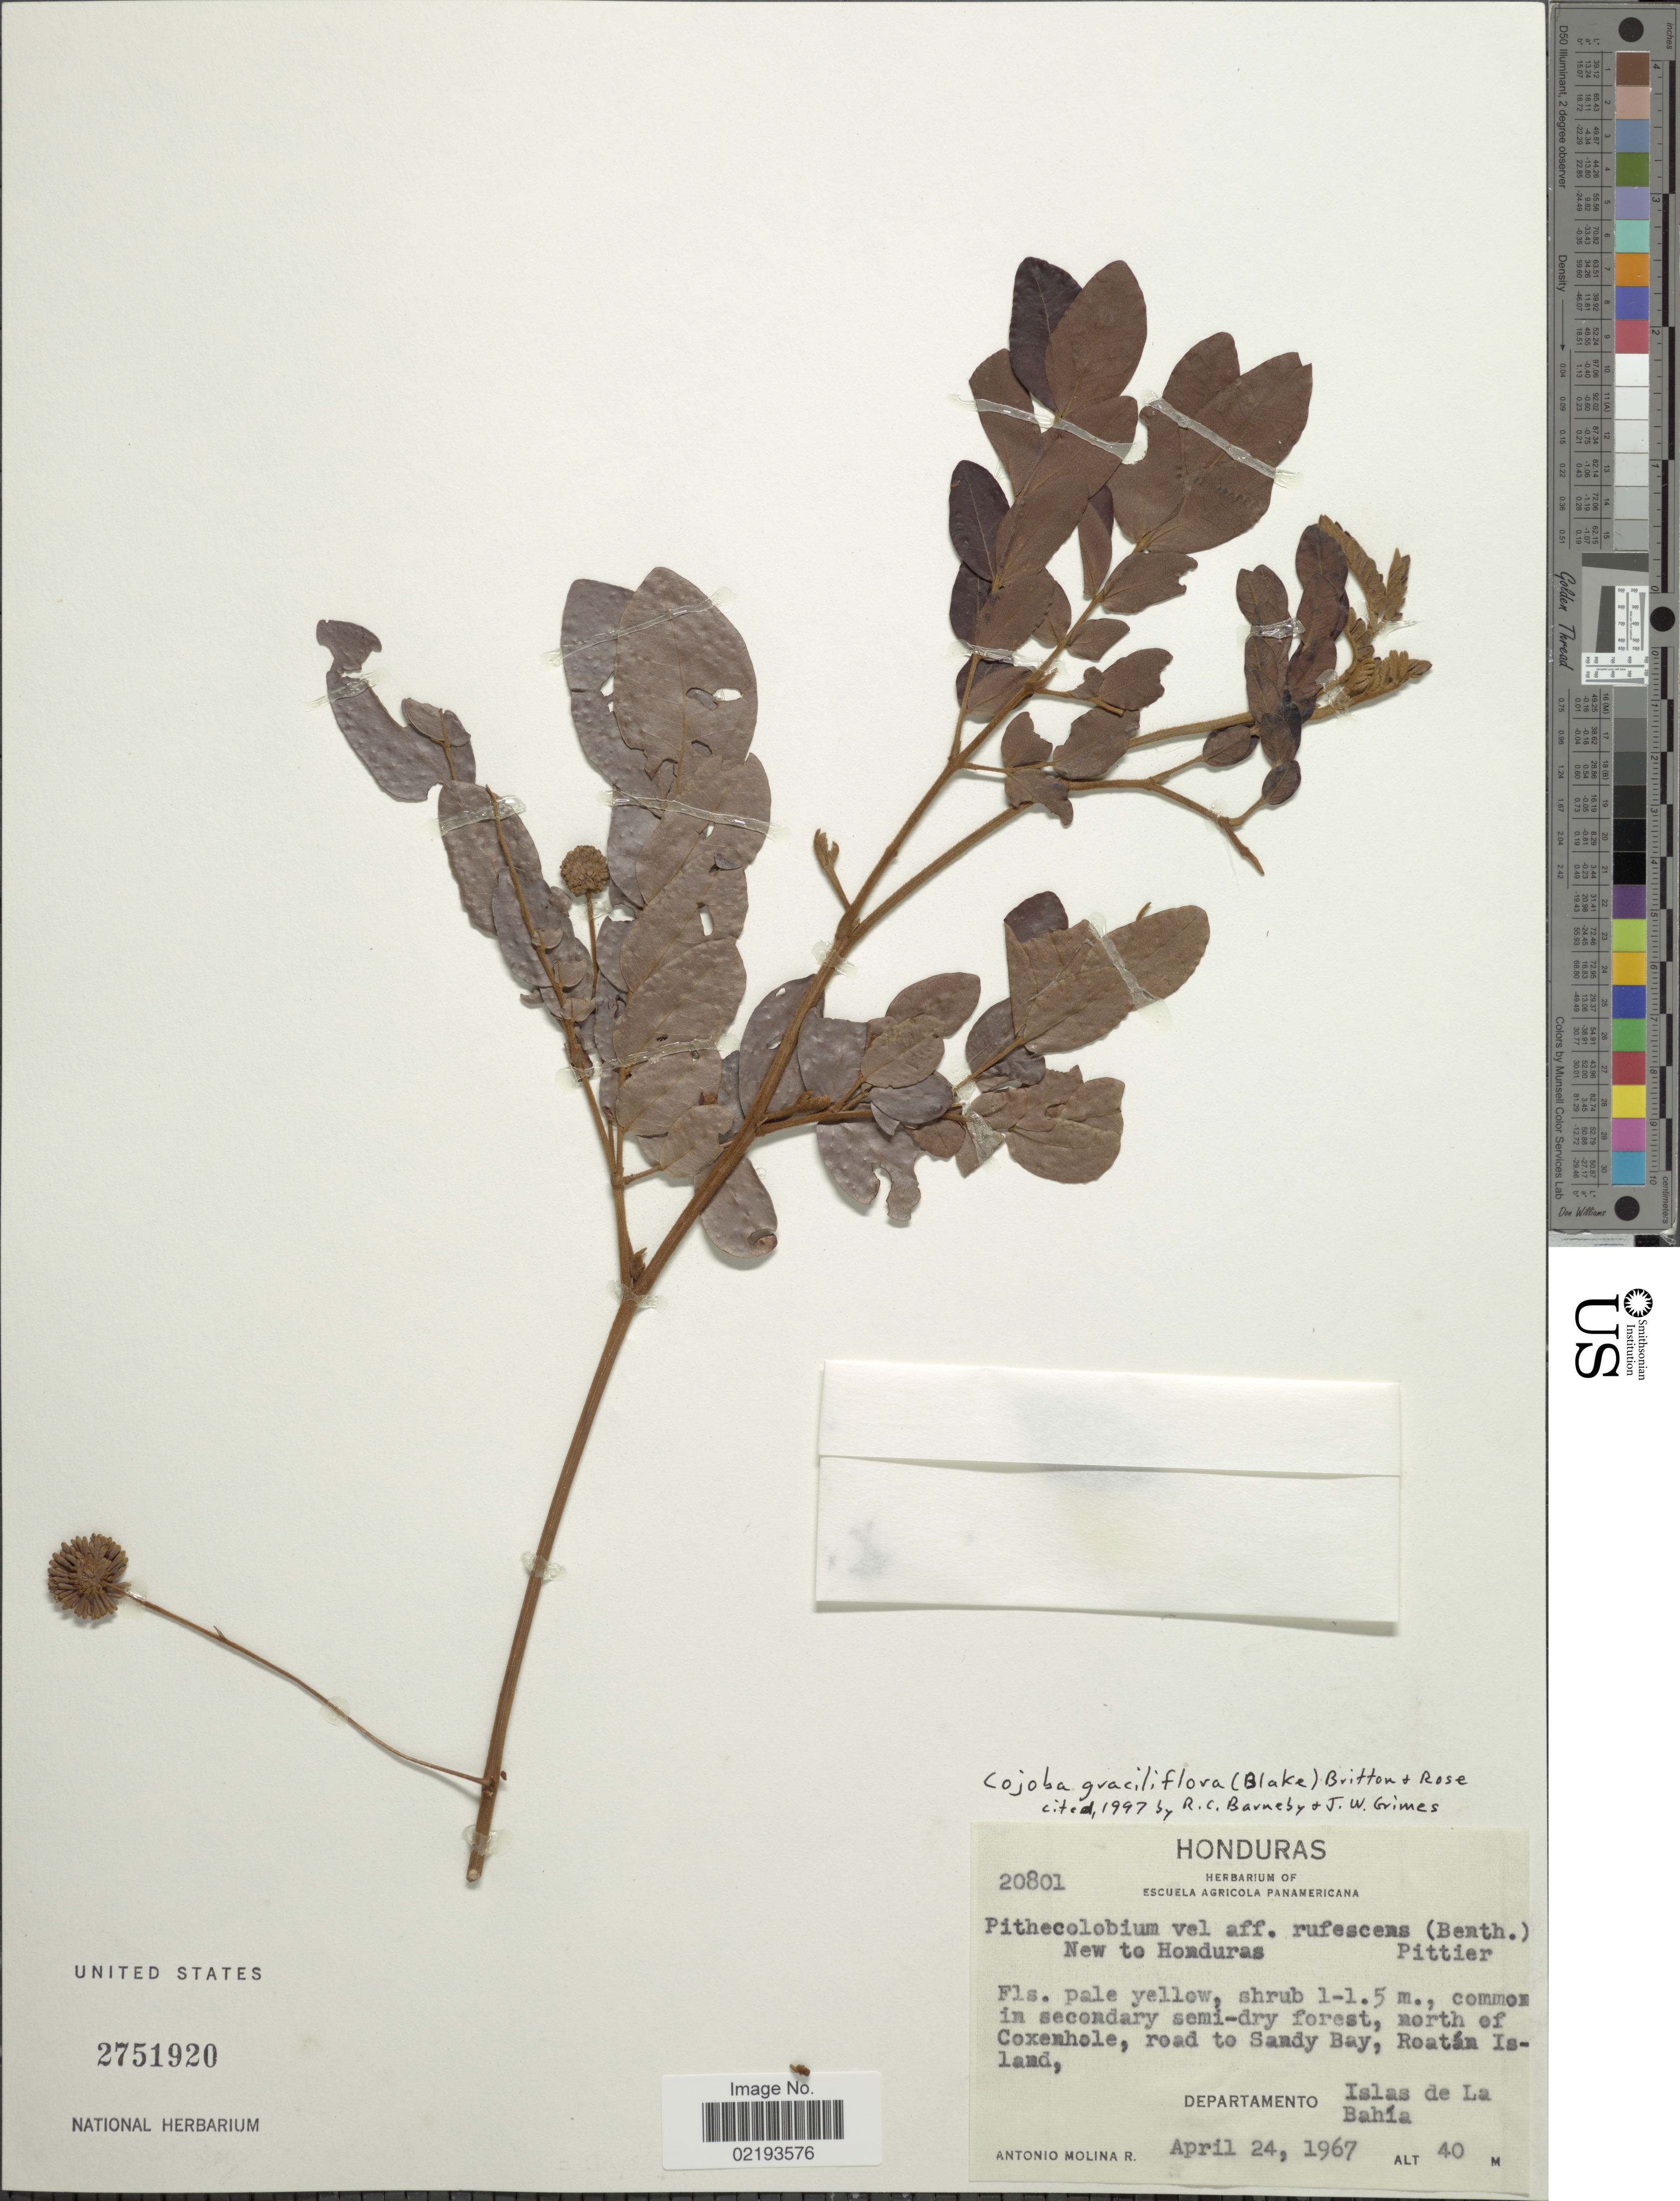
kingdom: Plantae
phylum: Tracheophyta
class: Magnoliopsida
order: Fabales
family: Fabaceae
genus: Cojoba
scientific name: Cojoba graciliflora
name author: (S.F. Blake) Britton & Rose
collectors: A. Molina R.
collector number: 20801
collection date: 1967-04-24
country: Honduras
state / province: Islas de la Bahía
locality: Common in secondary semi-dry forest, north of Coxenhole, road to Sandy Bay, Roatán Island, Departamento Islas de La Bahía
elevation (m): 40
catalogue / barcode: US 2751920